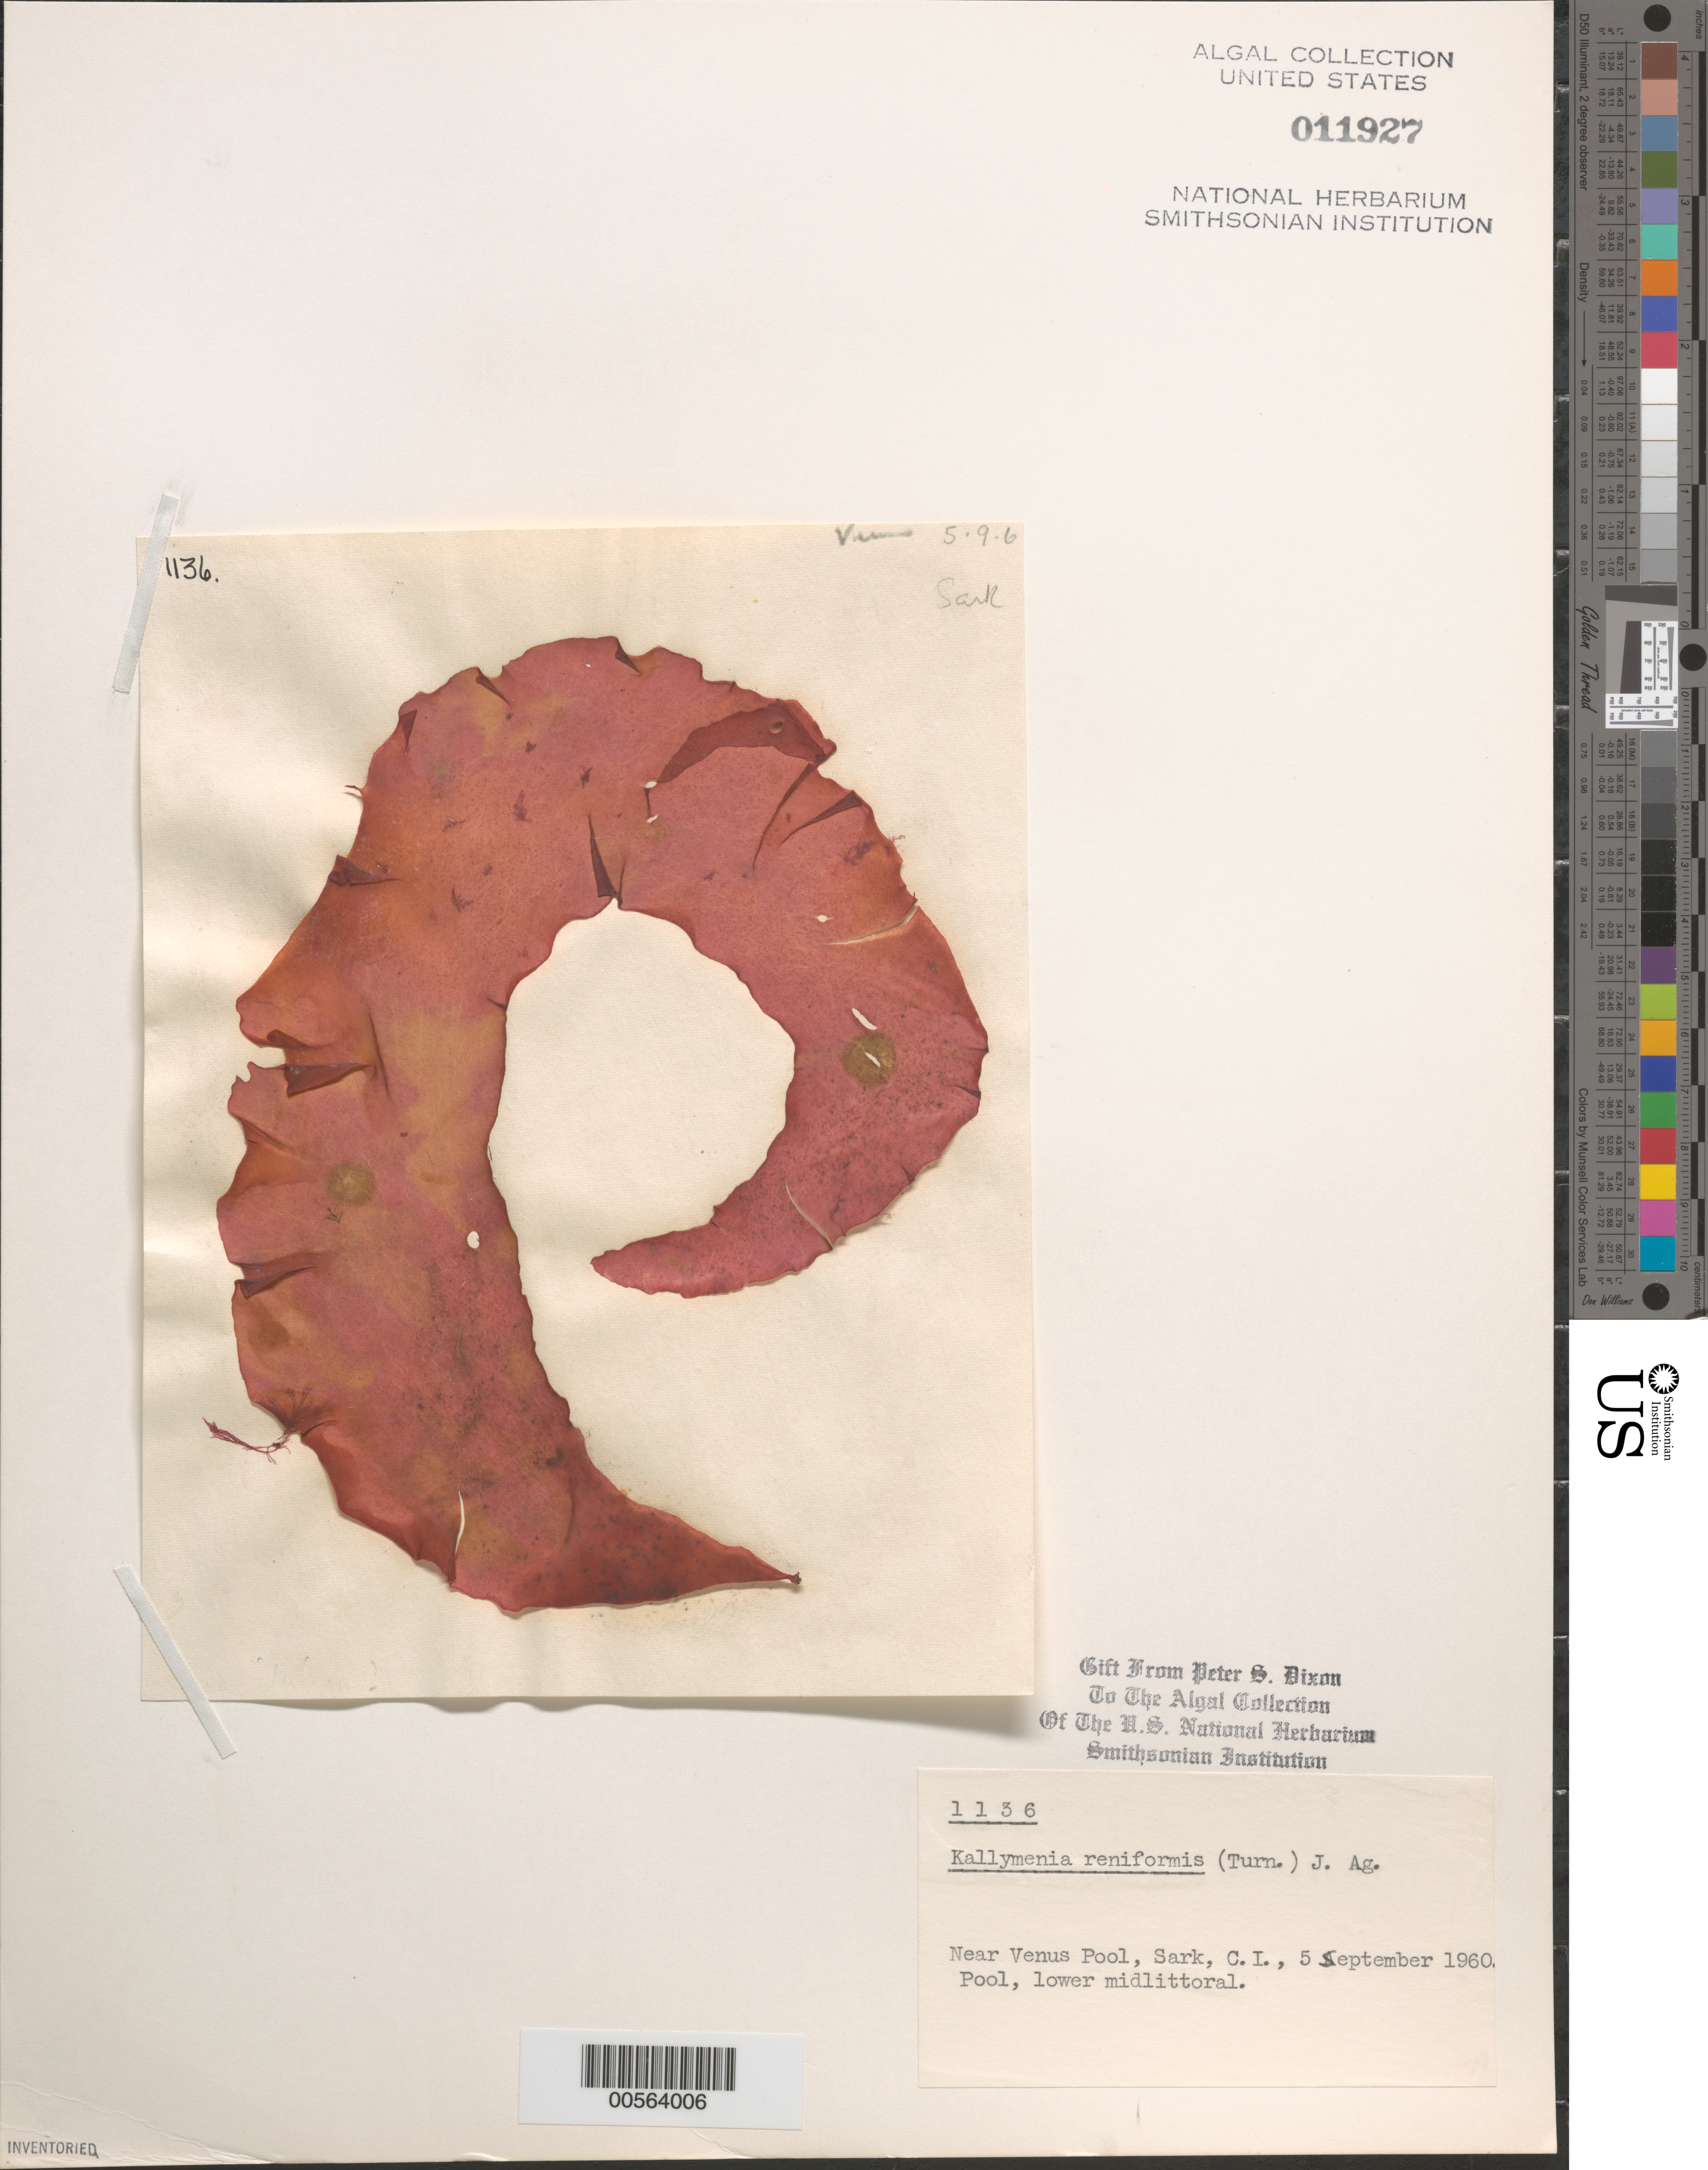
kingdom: Plantae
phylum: Rhodophyta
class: Florideophyceae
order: Gigartinales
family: Kallymeniaceae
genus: Kallymenia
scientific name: Kallymenia reniformis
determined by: Dixon, P. S.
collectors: P. S. Dixon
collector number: PSD 1136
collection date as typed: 05 Sep 1960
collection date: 1960-09-05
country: United Kingdom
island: Sark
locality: Near Venus Pool. Bailiwick of Guernsey.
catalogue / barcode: US 11927